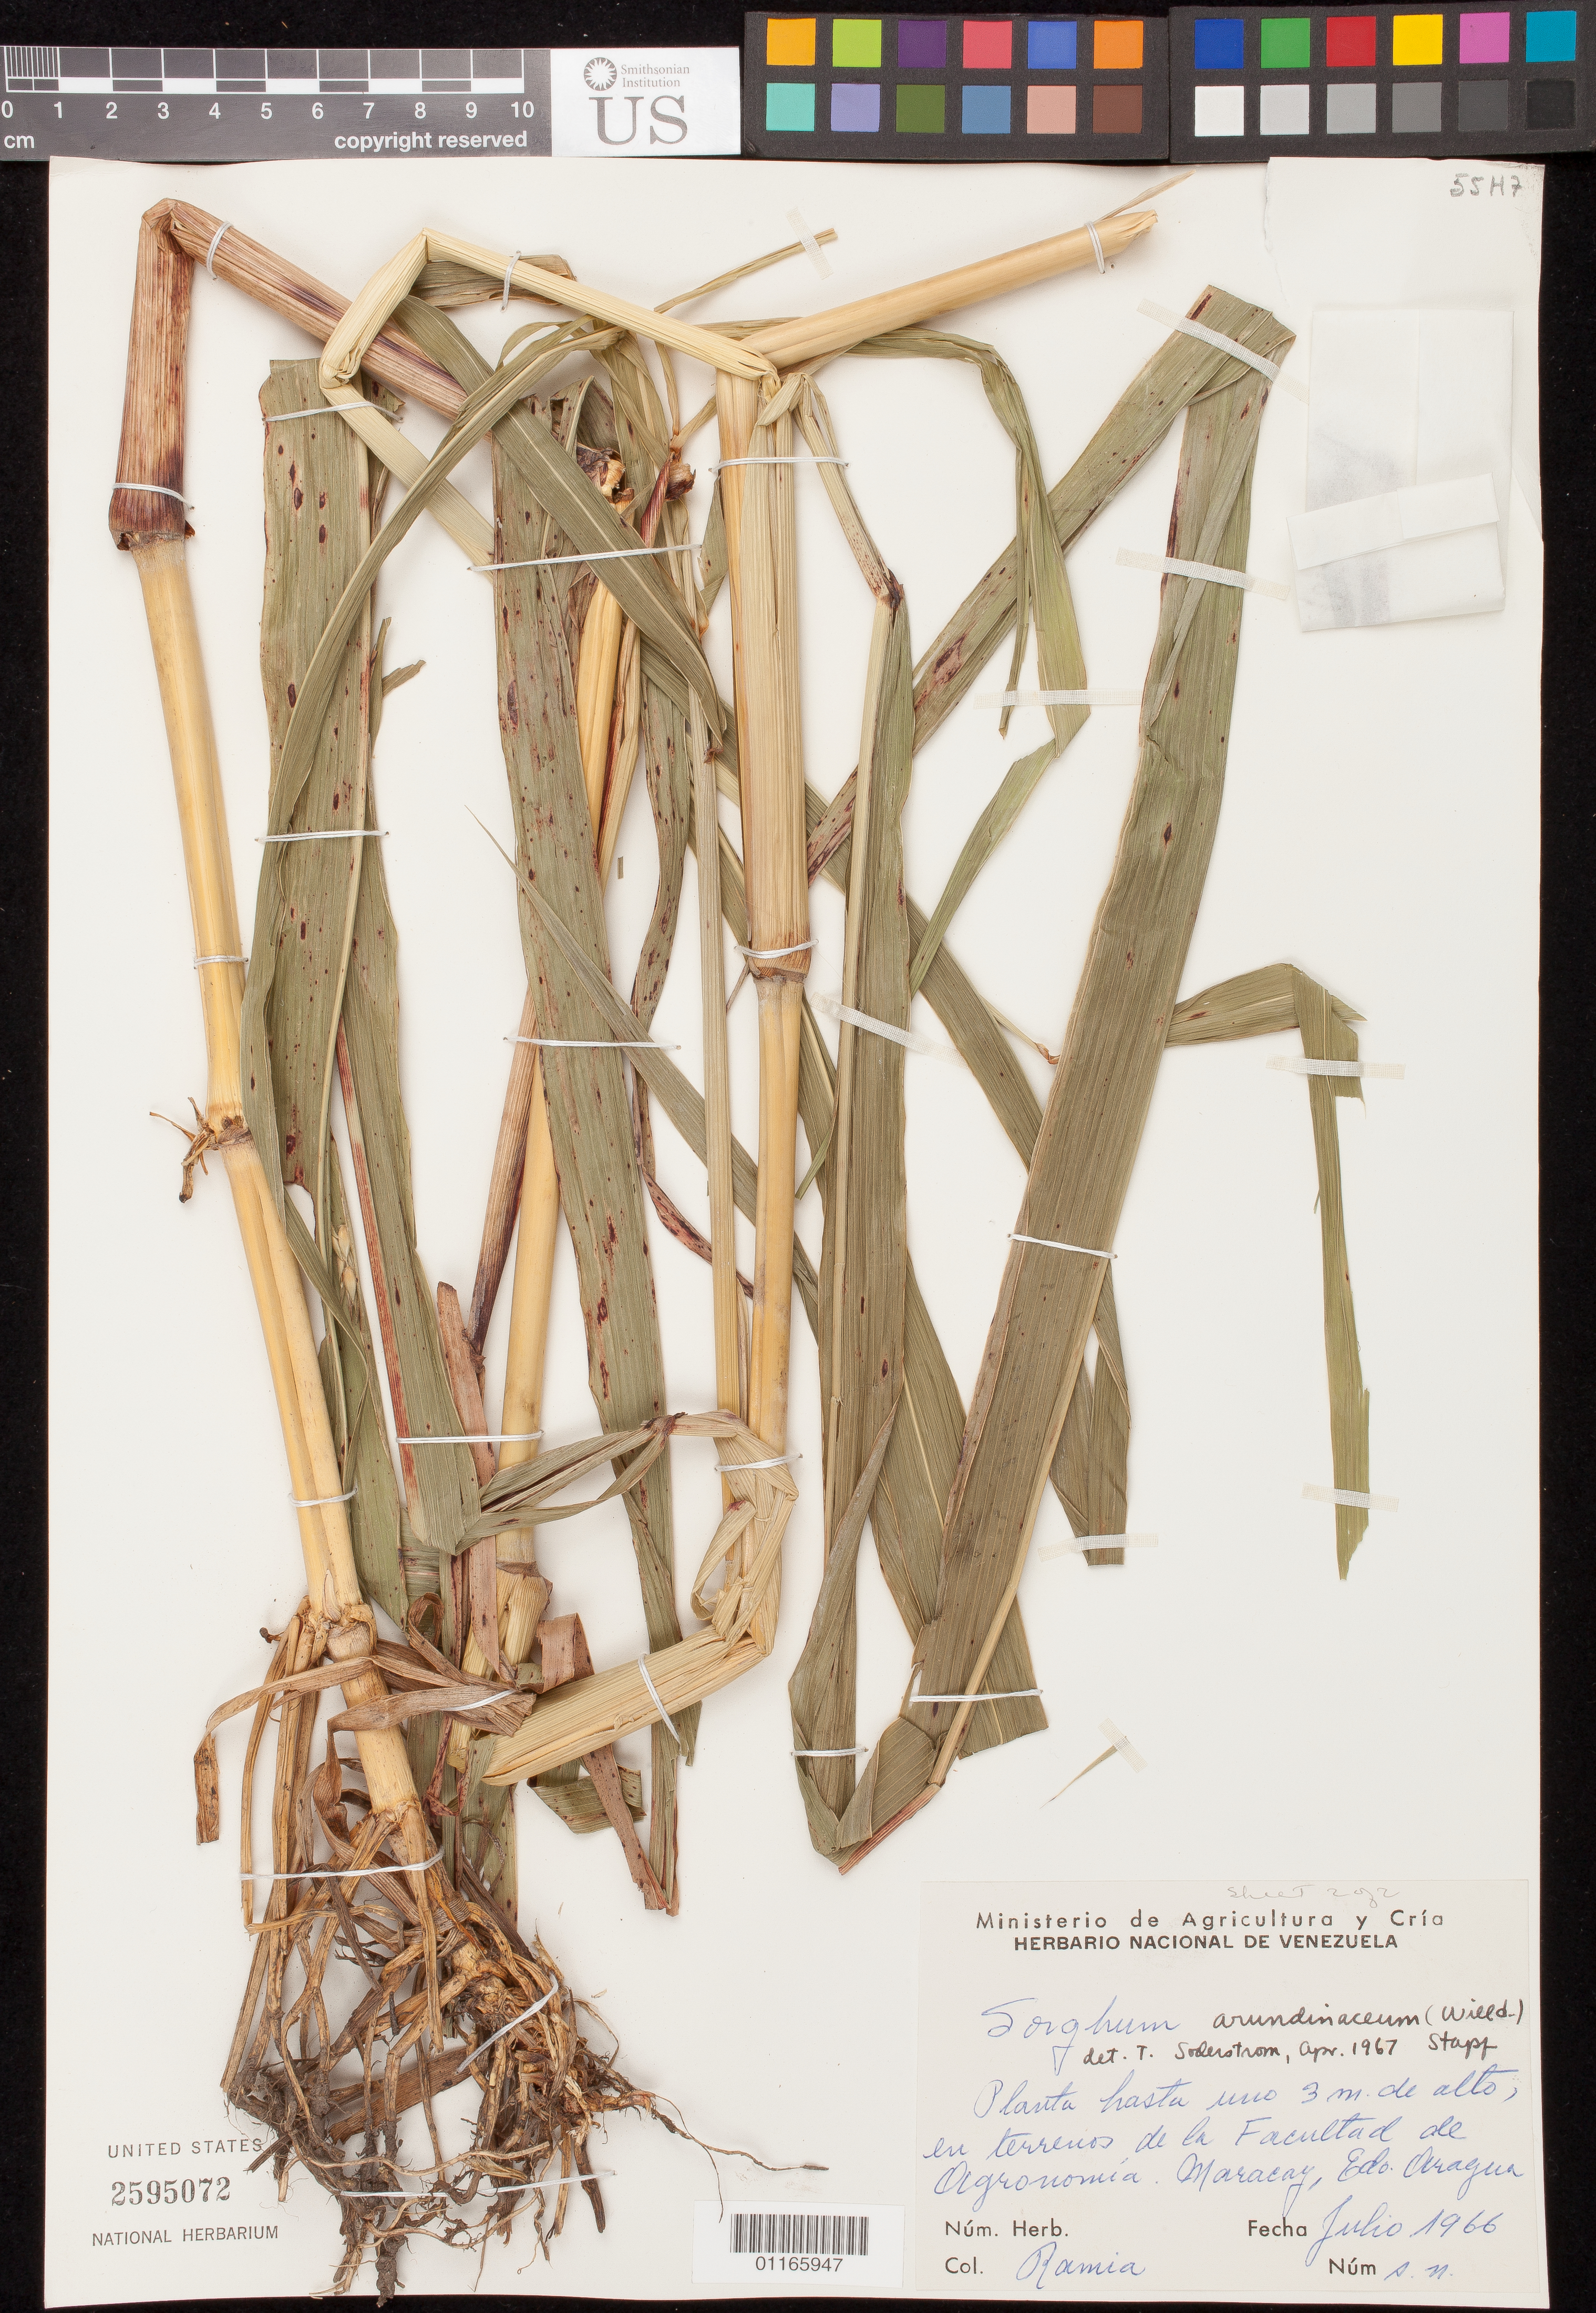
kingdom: Plantae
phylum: Tracheophyta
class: Liliopsida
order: Poales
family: Poaceae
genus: Sorghum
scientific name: Sorghum arundinaceum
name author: (Desv.) Stapf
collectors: -- Ramia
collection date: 1966-07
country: Venezuela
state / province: Aragua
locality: En terrenos de la Facultad de Agronomia. Maracay.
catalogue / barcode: US 2595072